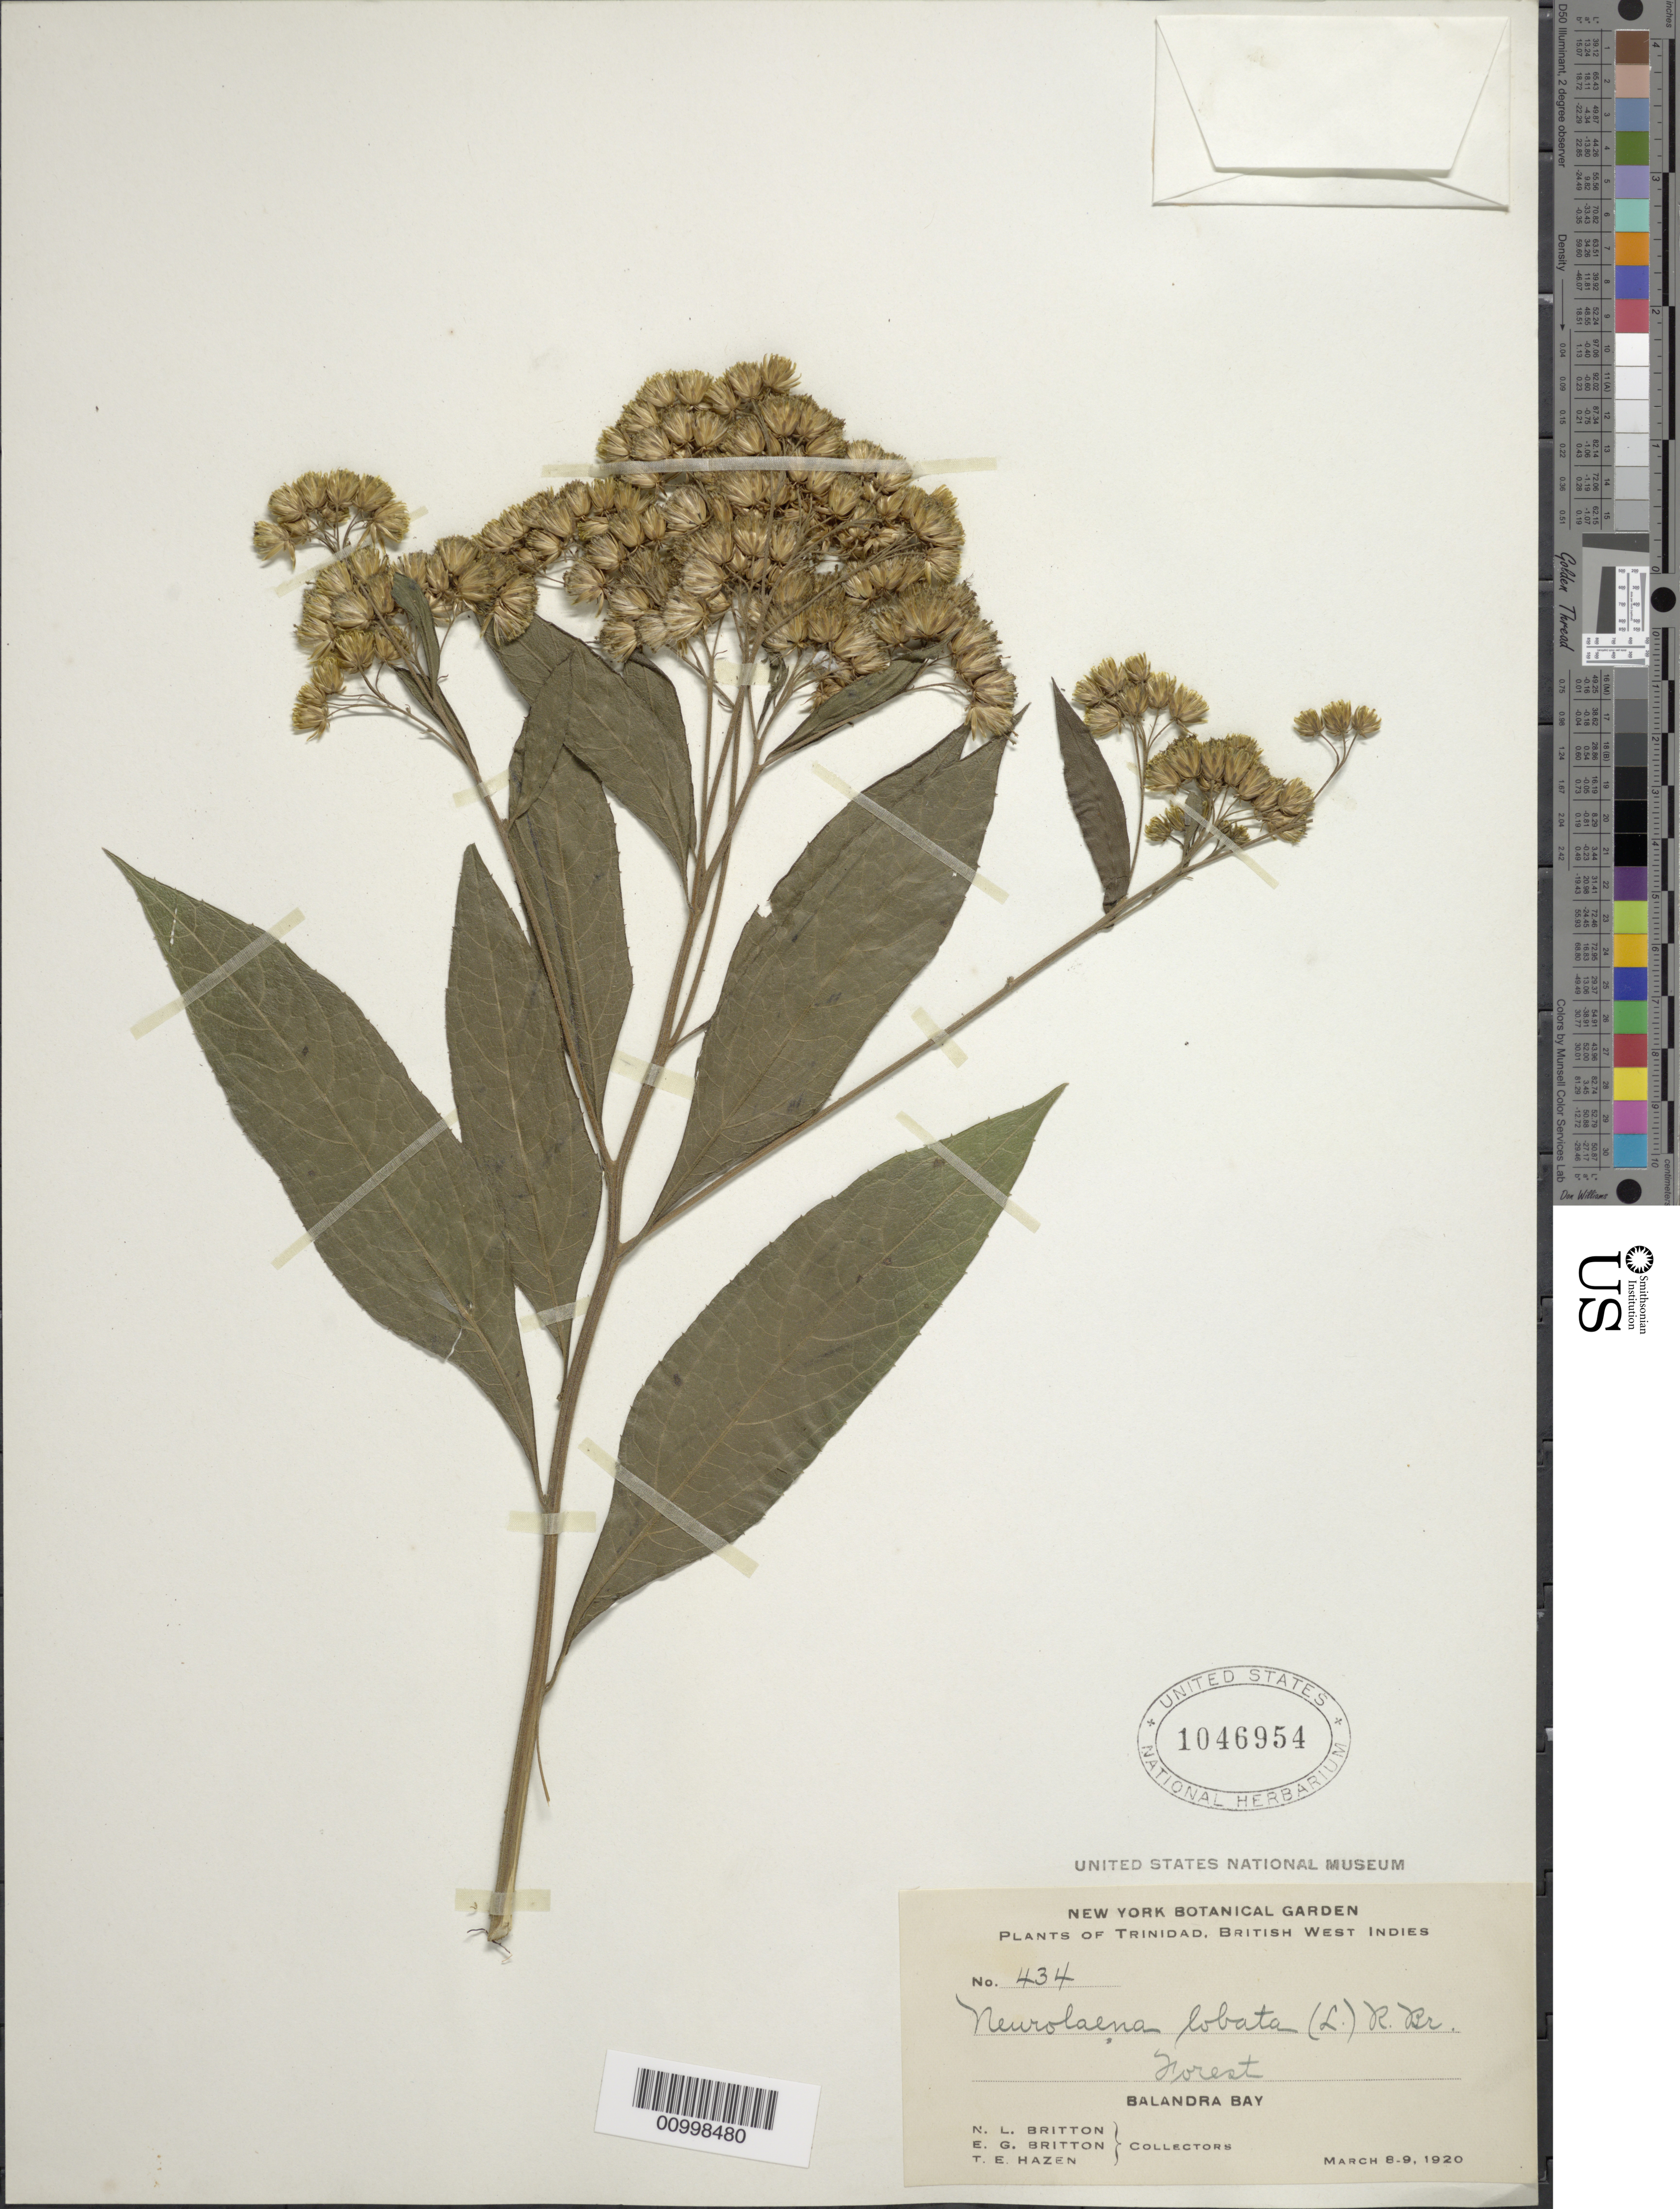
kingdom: Plantae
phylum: Tracheophyta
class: Magnoliopsida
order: Asterales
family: Asteraceae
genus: Neurolaena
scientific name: Neurolaena lobata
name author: (L.) R. Br. ex Cass.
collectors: N. Britton, E. G. Britton & T. E. Hazen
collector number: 434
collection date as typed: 08 Mar 1920 to 09 Mar 1920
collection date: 1920-03-08/1920-03-09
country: Trinidad and Tobago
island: Trinidad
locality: Balandra Bay, forest.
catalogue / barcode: US 1046954